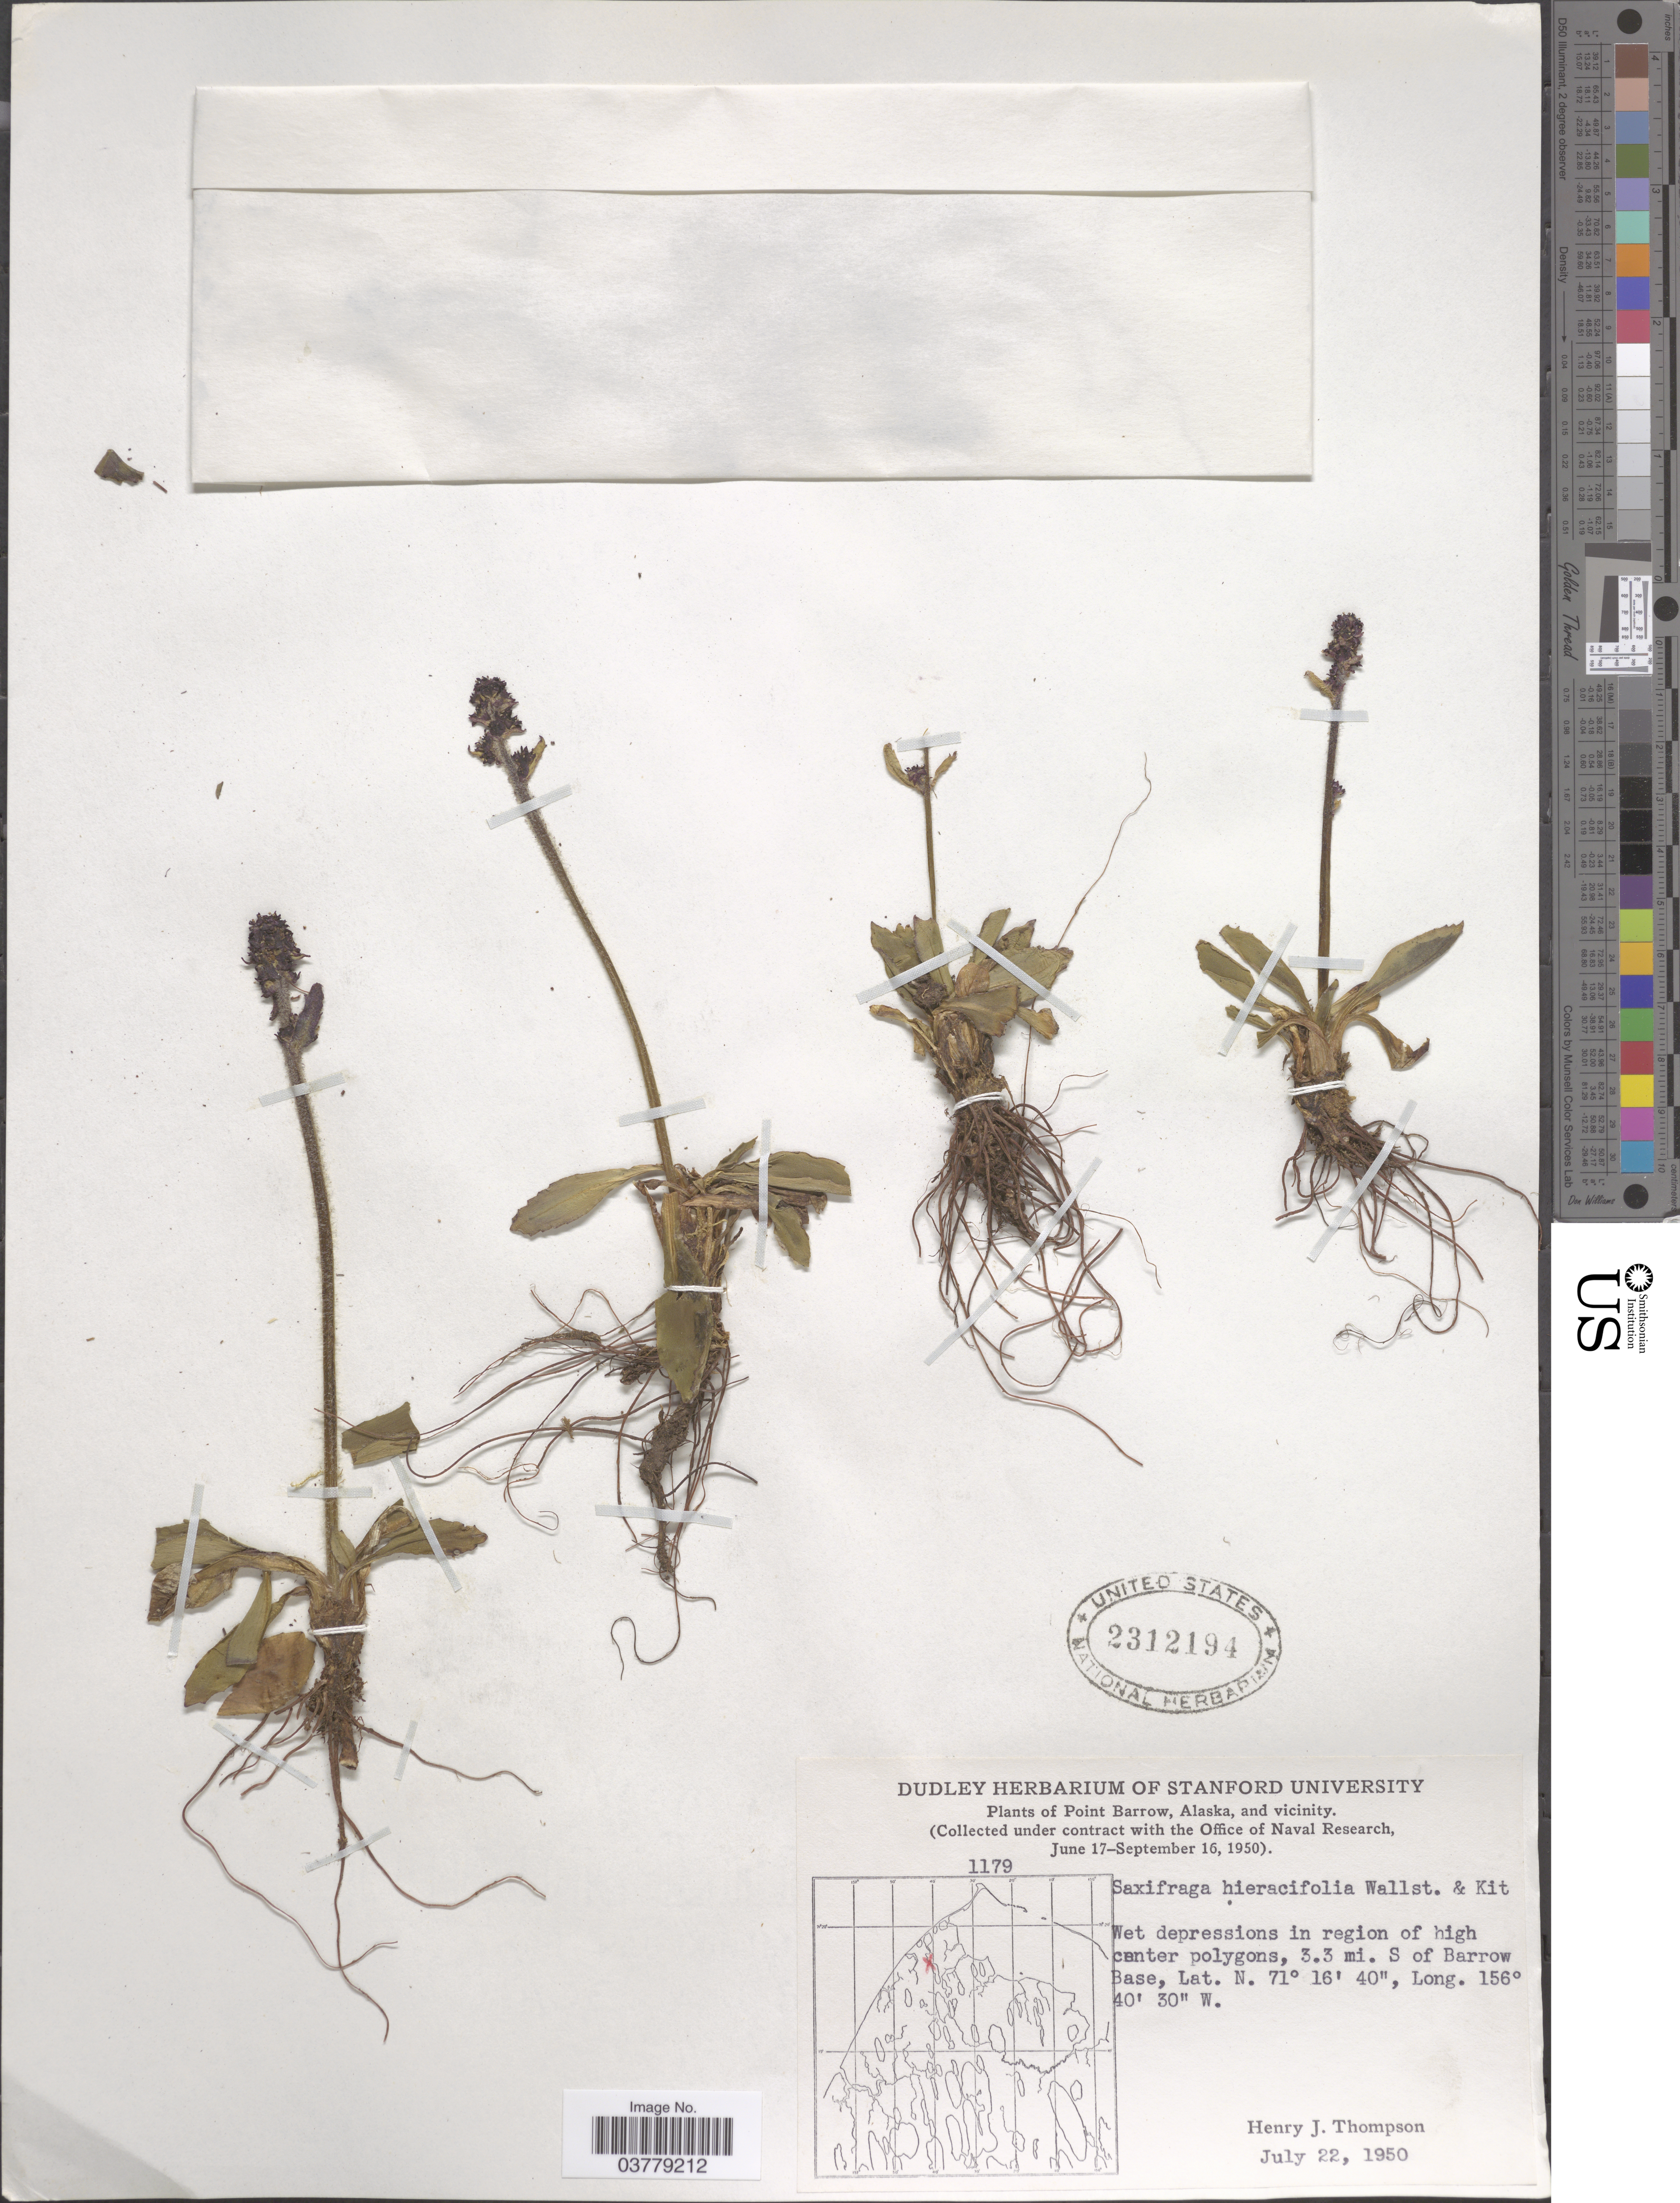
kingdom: Plantae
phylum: Tracheophyta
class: Magnoliopsida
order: Saxifragales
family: Saxifragaceae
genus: Micranthes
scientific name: Micranthes hieraciifolia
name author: (Waldst. & Kit. ex Willd.) Haw.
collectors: H. J. Thompson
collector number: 1179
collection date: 1950-07-22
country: United States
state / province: Alaska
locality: Point Barrow, Alaska, and vicinity. Wet depressions in region of high center polygons, 3.3 mi. S of Barrow Base.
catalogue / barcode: US 2312194